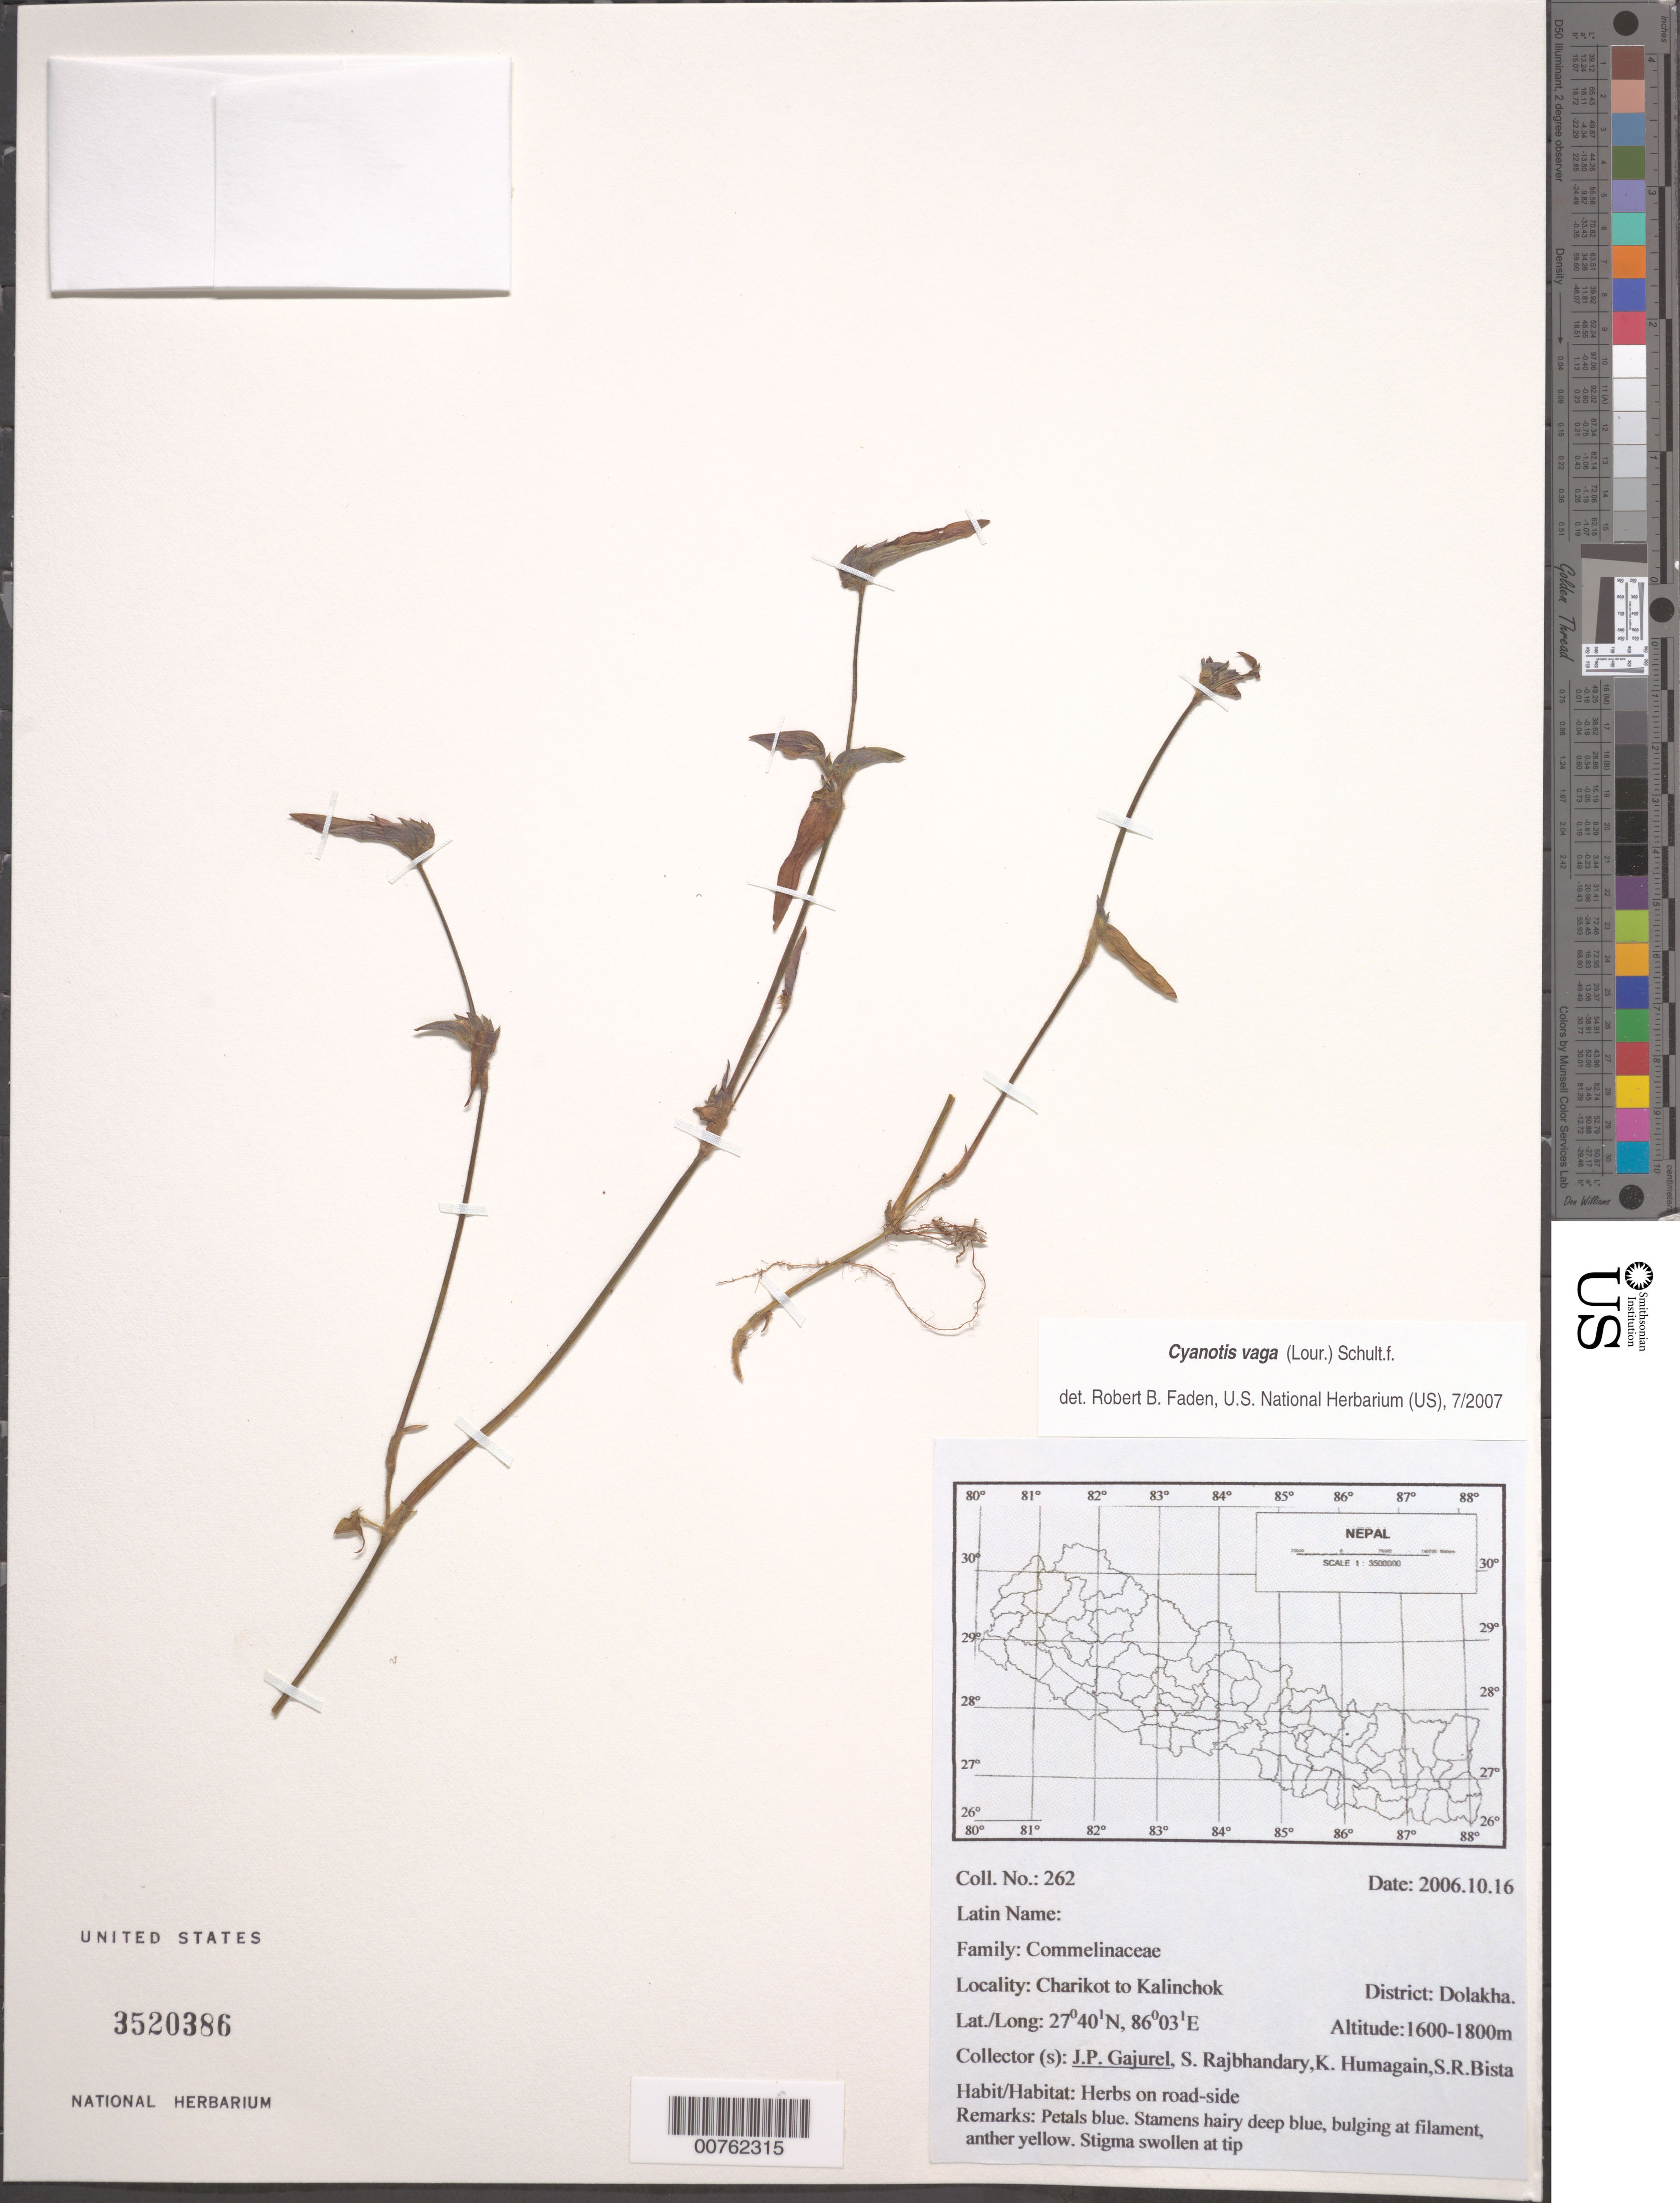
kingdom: Plantae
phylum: Tracheophyta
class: Liliopsida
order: Commelinales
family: Commelinaceae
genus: Cyanotis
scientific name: Cyanotis vaga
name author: (Lour.) Schult. & Schult. f.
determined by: Faden, Robert B., (US), Smithsonian Institution - National Museum of Natural History (UNITED STATES)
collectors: J. Gajurel, S. Rajbhandary, K. Humagain & S. Bista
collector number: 262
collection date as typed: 16 Oct 2006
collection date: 2006-10-16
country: Nepal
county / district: Dolakha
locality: Charikot to Kalinchok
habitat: Herbs on road-side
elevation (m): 1600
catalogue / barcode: US 3520386